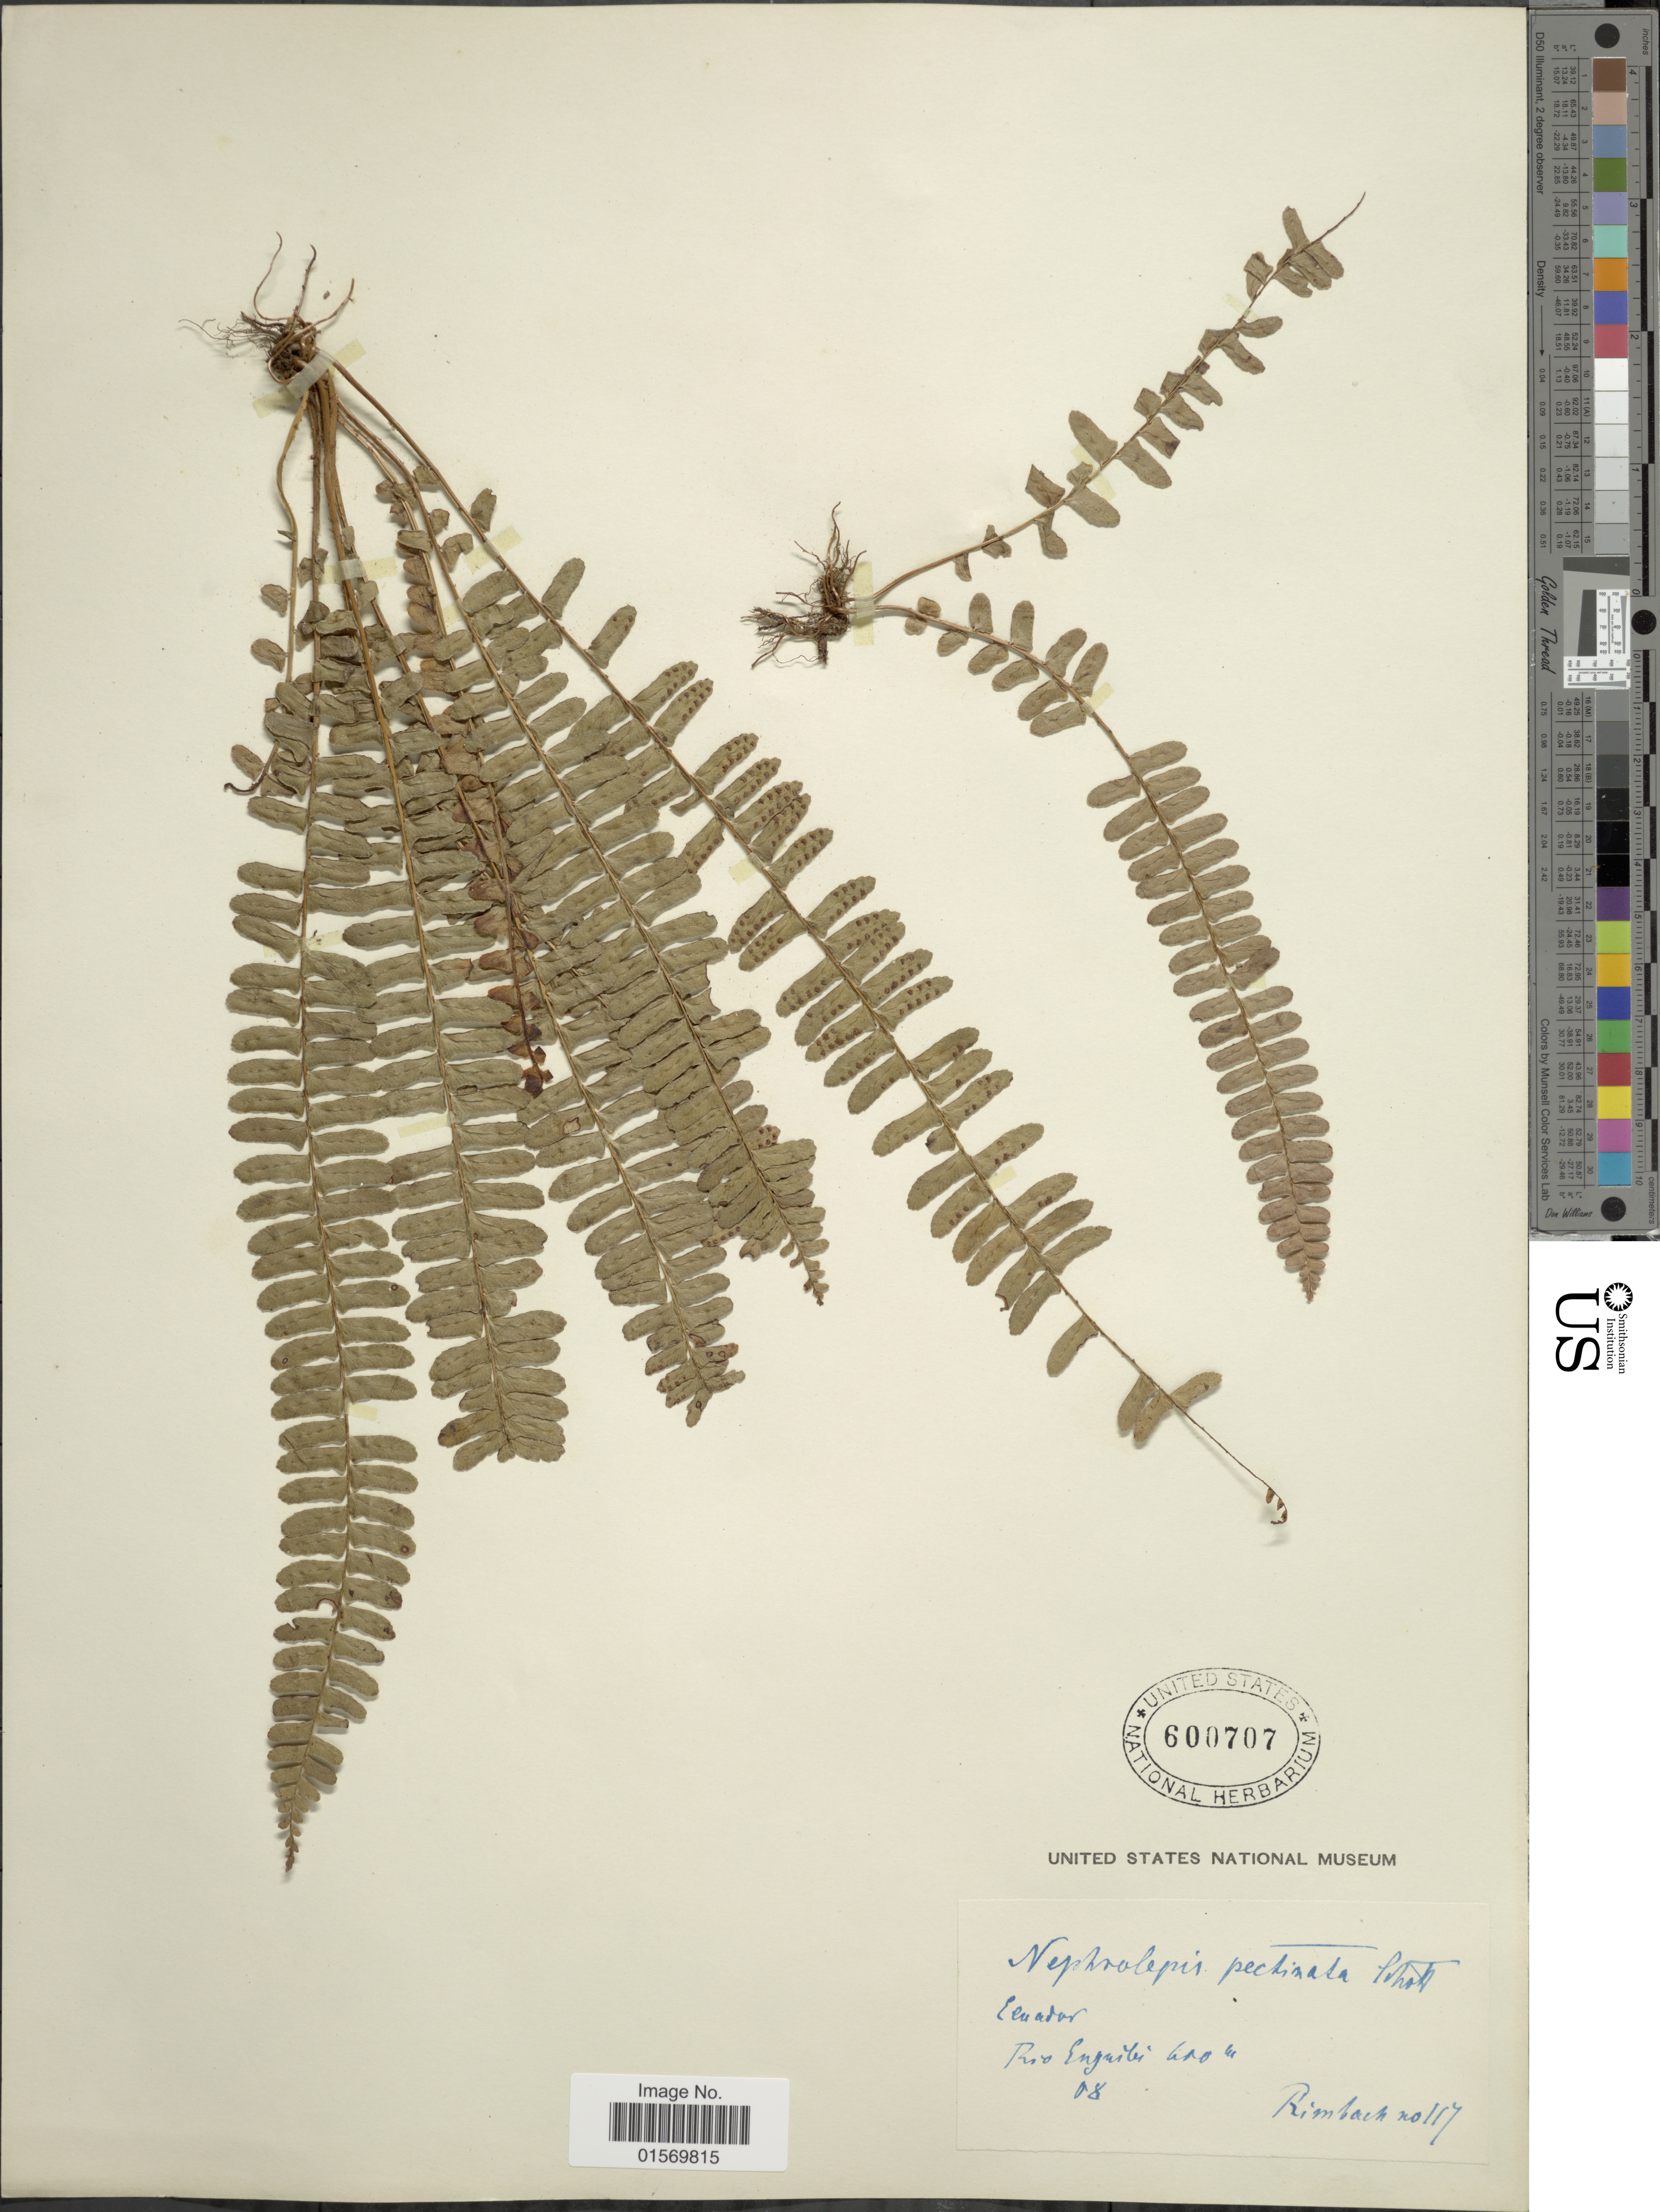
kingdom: Plantae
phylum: Tracheophyta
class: Polypodiopsida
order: Polypodiales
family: Nephrolepidaceae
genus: Nephrolepis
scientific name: Nephrolepis pectinata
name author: (Willd.) Schott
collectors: Rimbach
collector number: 117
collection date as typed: Transcribed d/m/y: //8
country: Ecuador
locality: Rio Suguibi.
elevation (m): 600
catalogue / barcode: US 600707